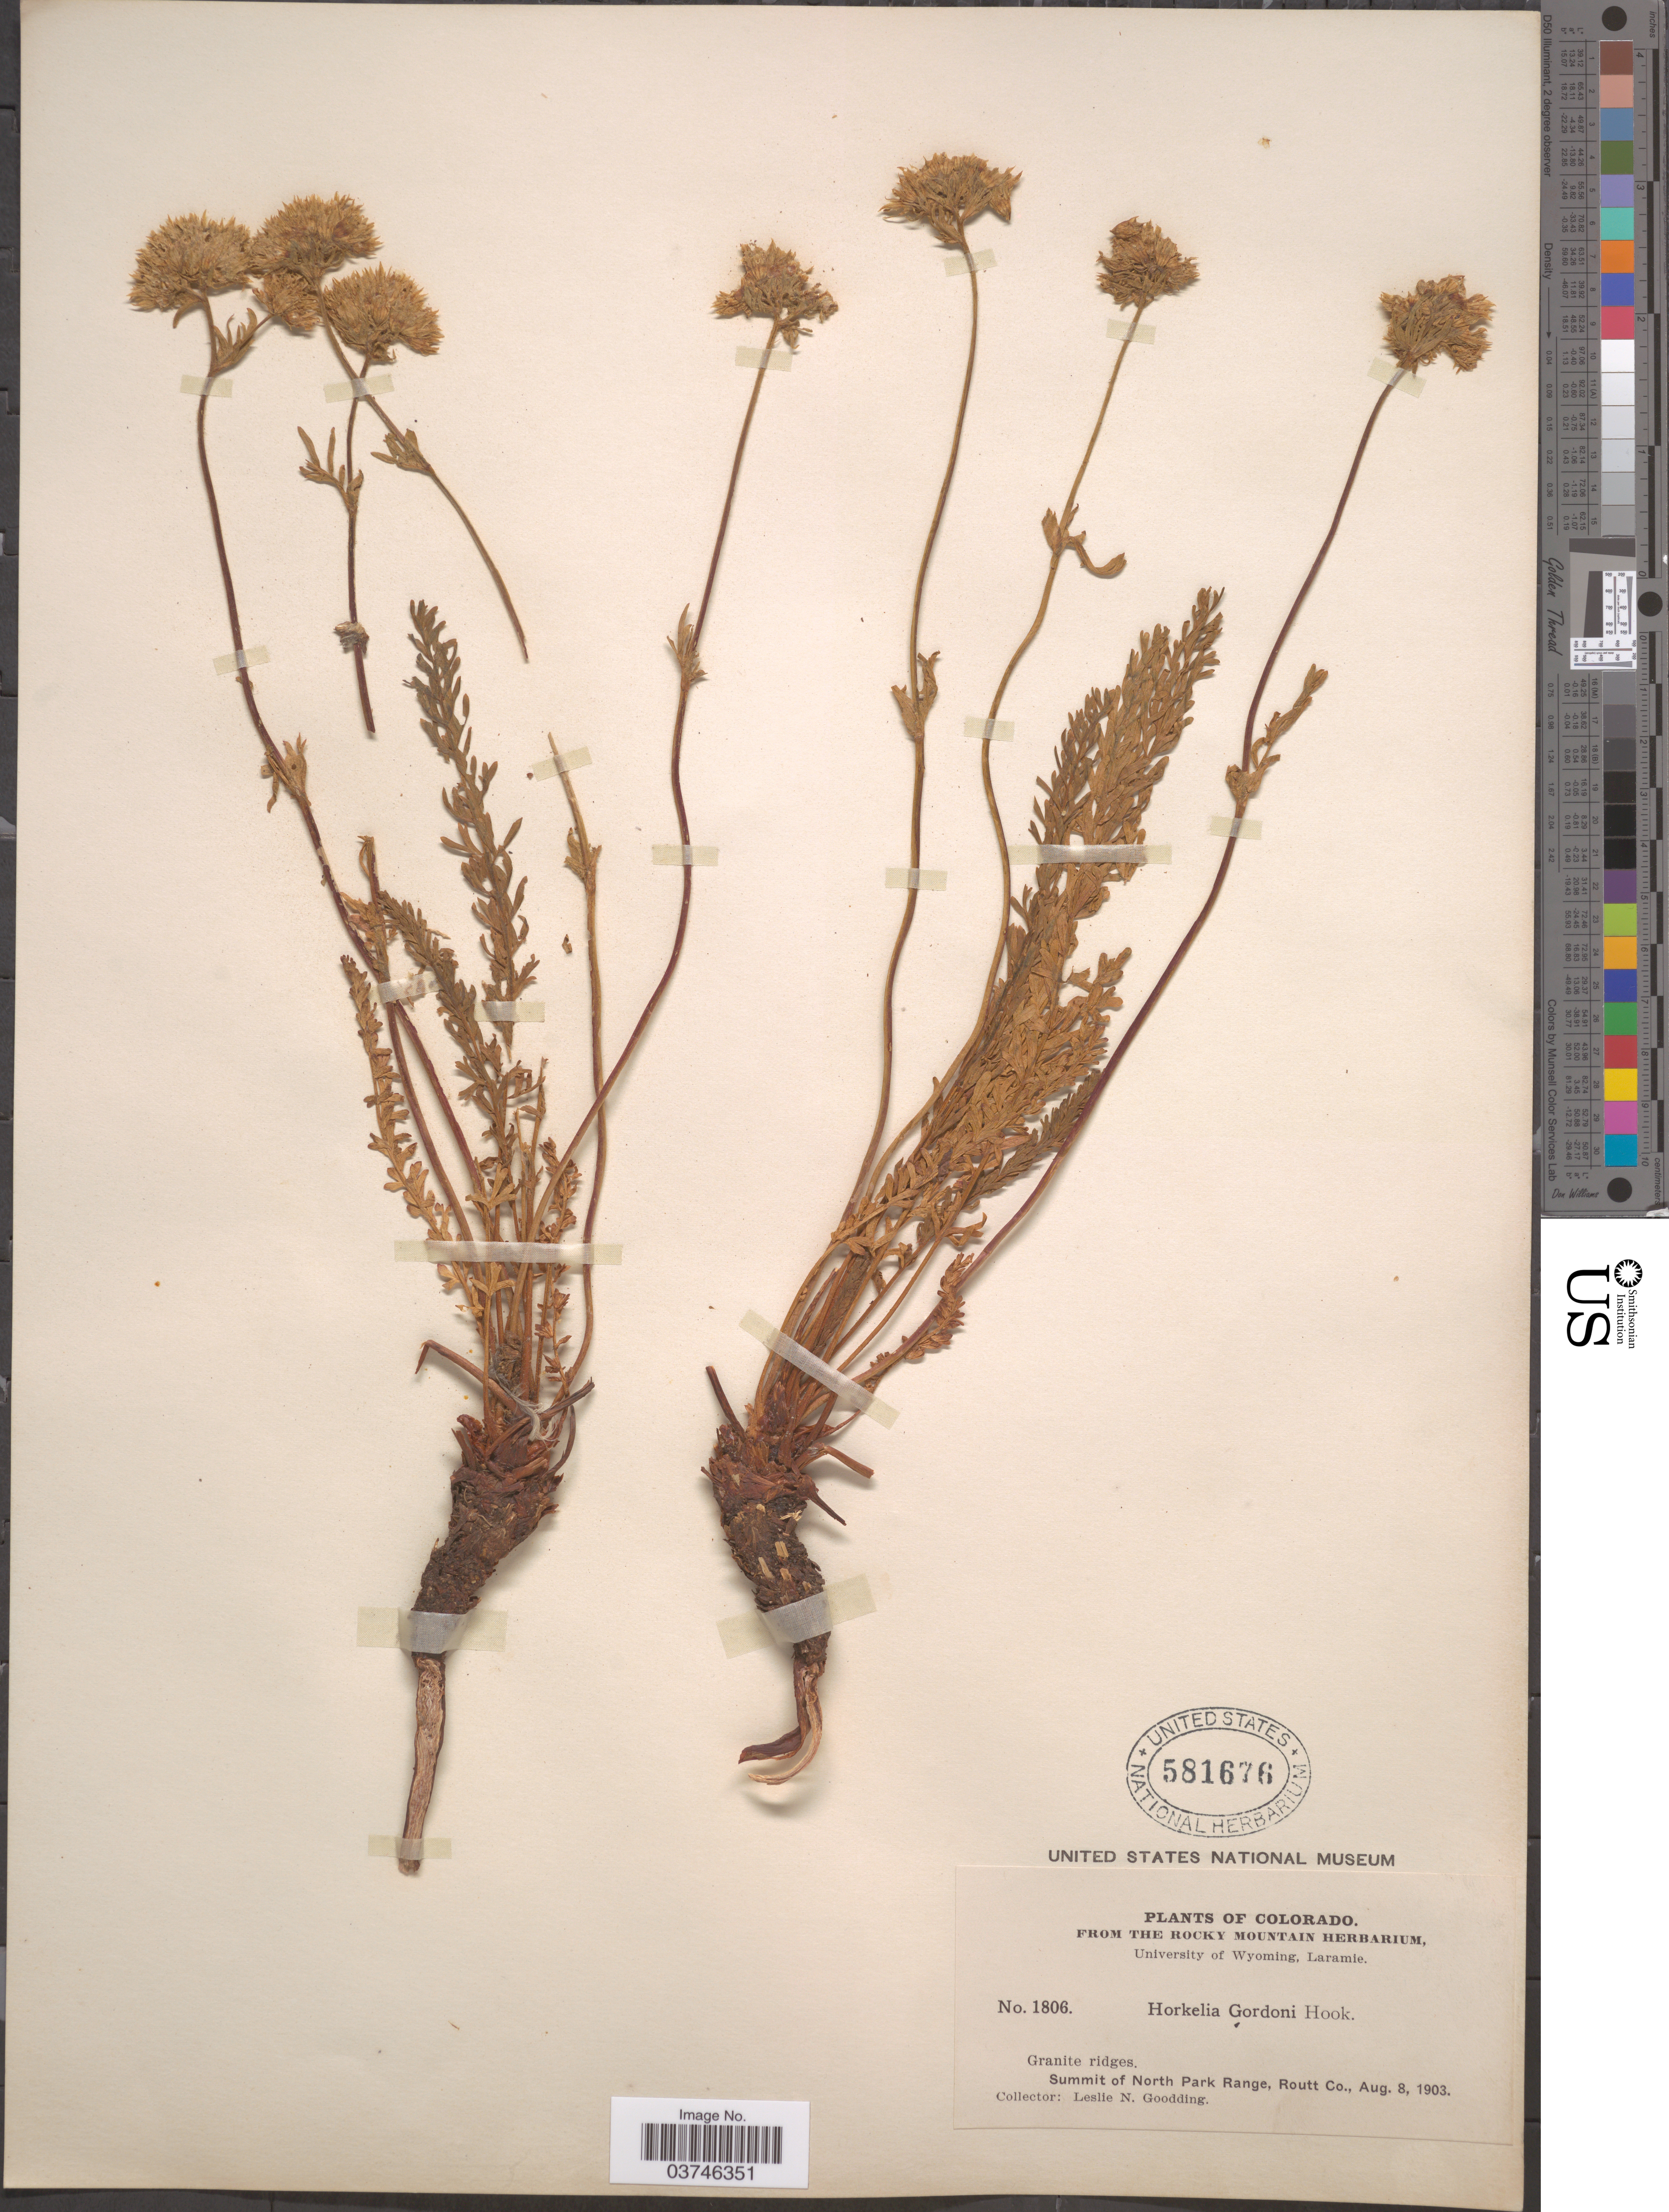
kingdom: Plantae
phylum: Tracheophyta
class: Magnoliopsida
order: Rosales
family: Rosaceae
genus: Potentilla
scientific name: Potentilla gordonii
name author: (Hook.) Greene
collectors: L. N. Goodding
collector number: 1806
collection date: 1903-08-08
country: United States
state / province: Colorado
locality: Summit of North Park Range, Routt Co.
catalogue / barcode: US 581676